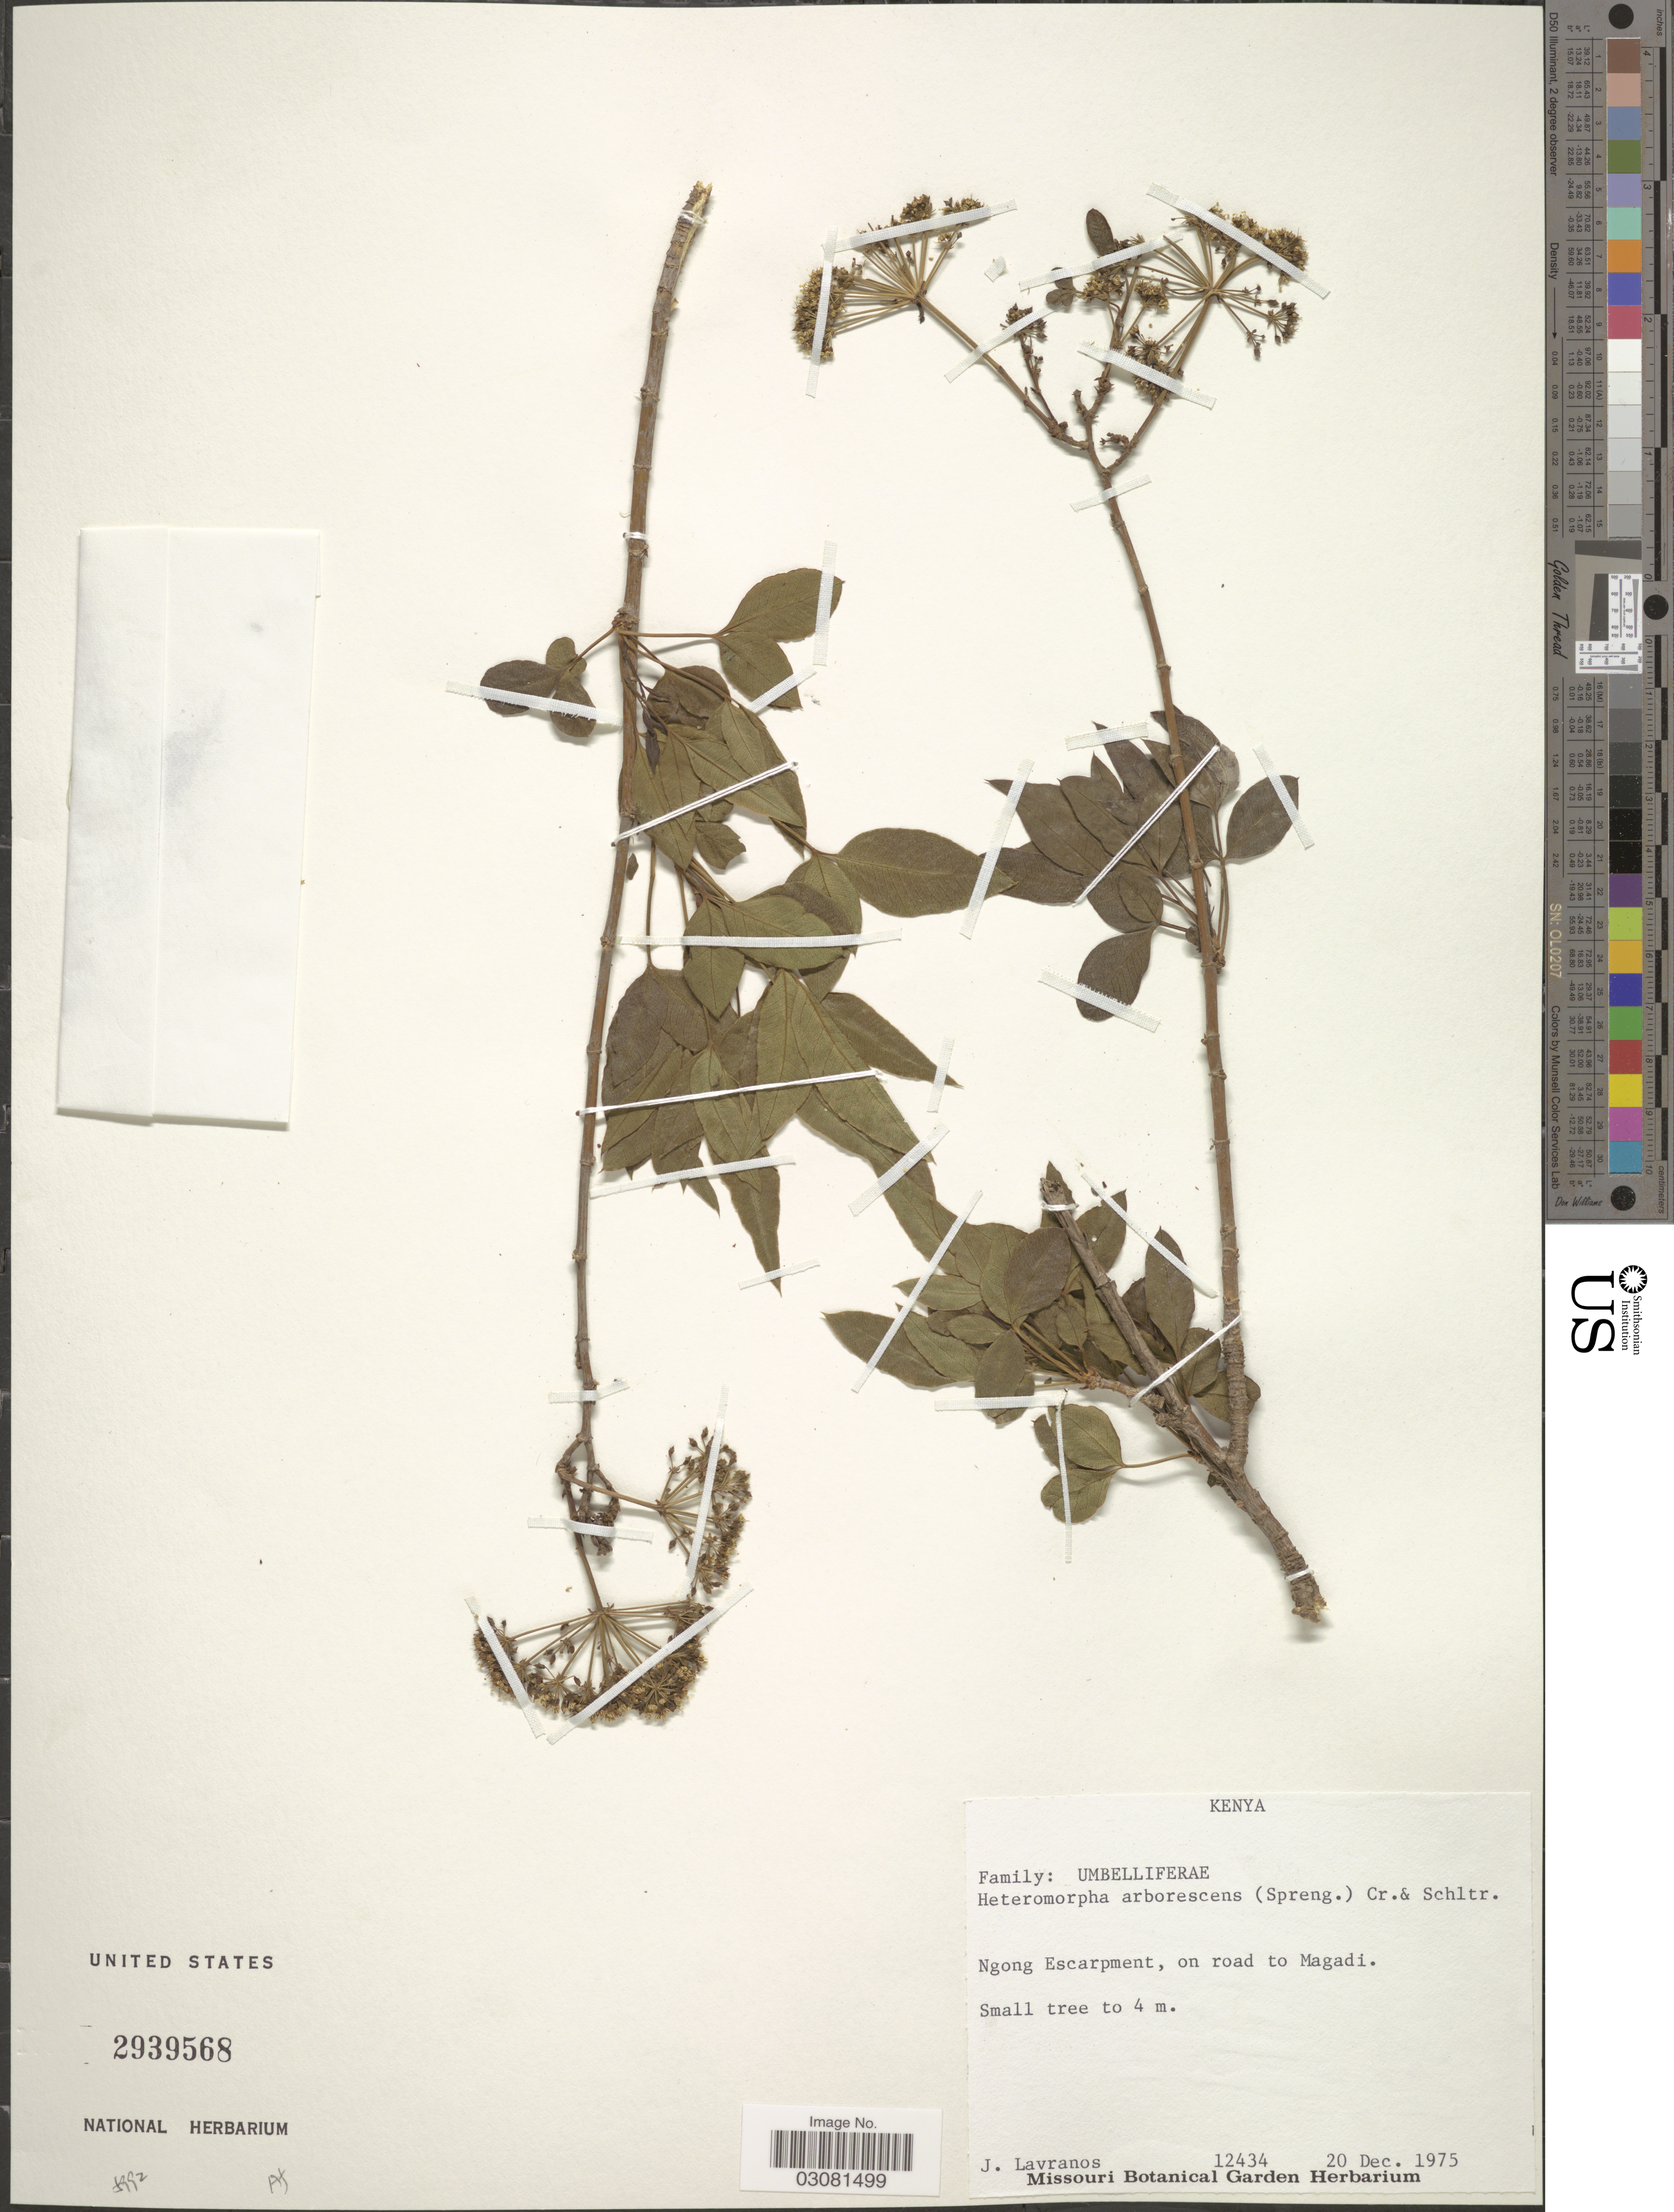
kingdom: Plantae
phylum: Tracheophyta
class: Magnoliopsida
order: Apiales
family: Apiaceae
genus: Heteromorpha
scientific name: Heteromorpha arborescens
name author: Cham. & Schltdl.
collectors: J. Lavranos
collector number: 12434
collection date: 1975-12-20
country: Kenya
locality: Ngong Escarpment, on road to Magadi.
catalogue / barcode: US 2939568